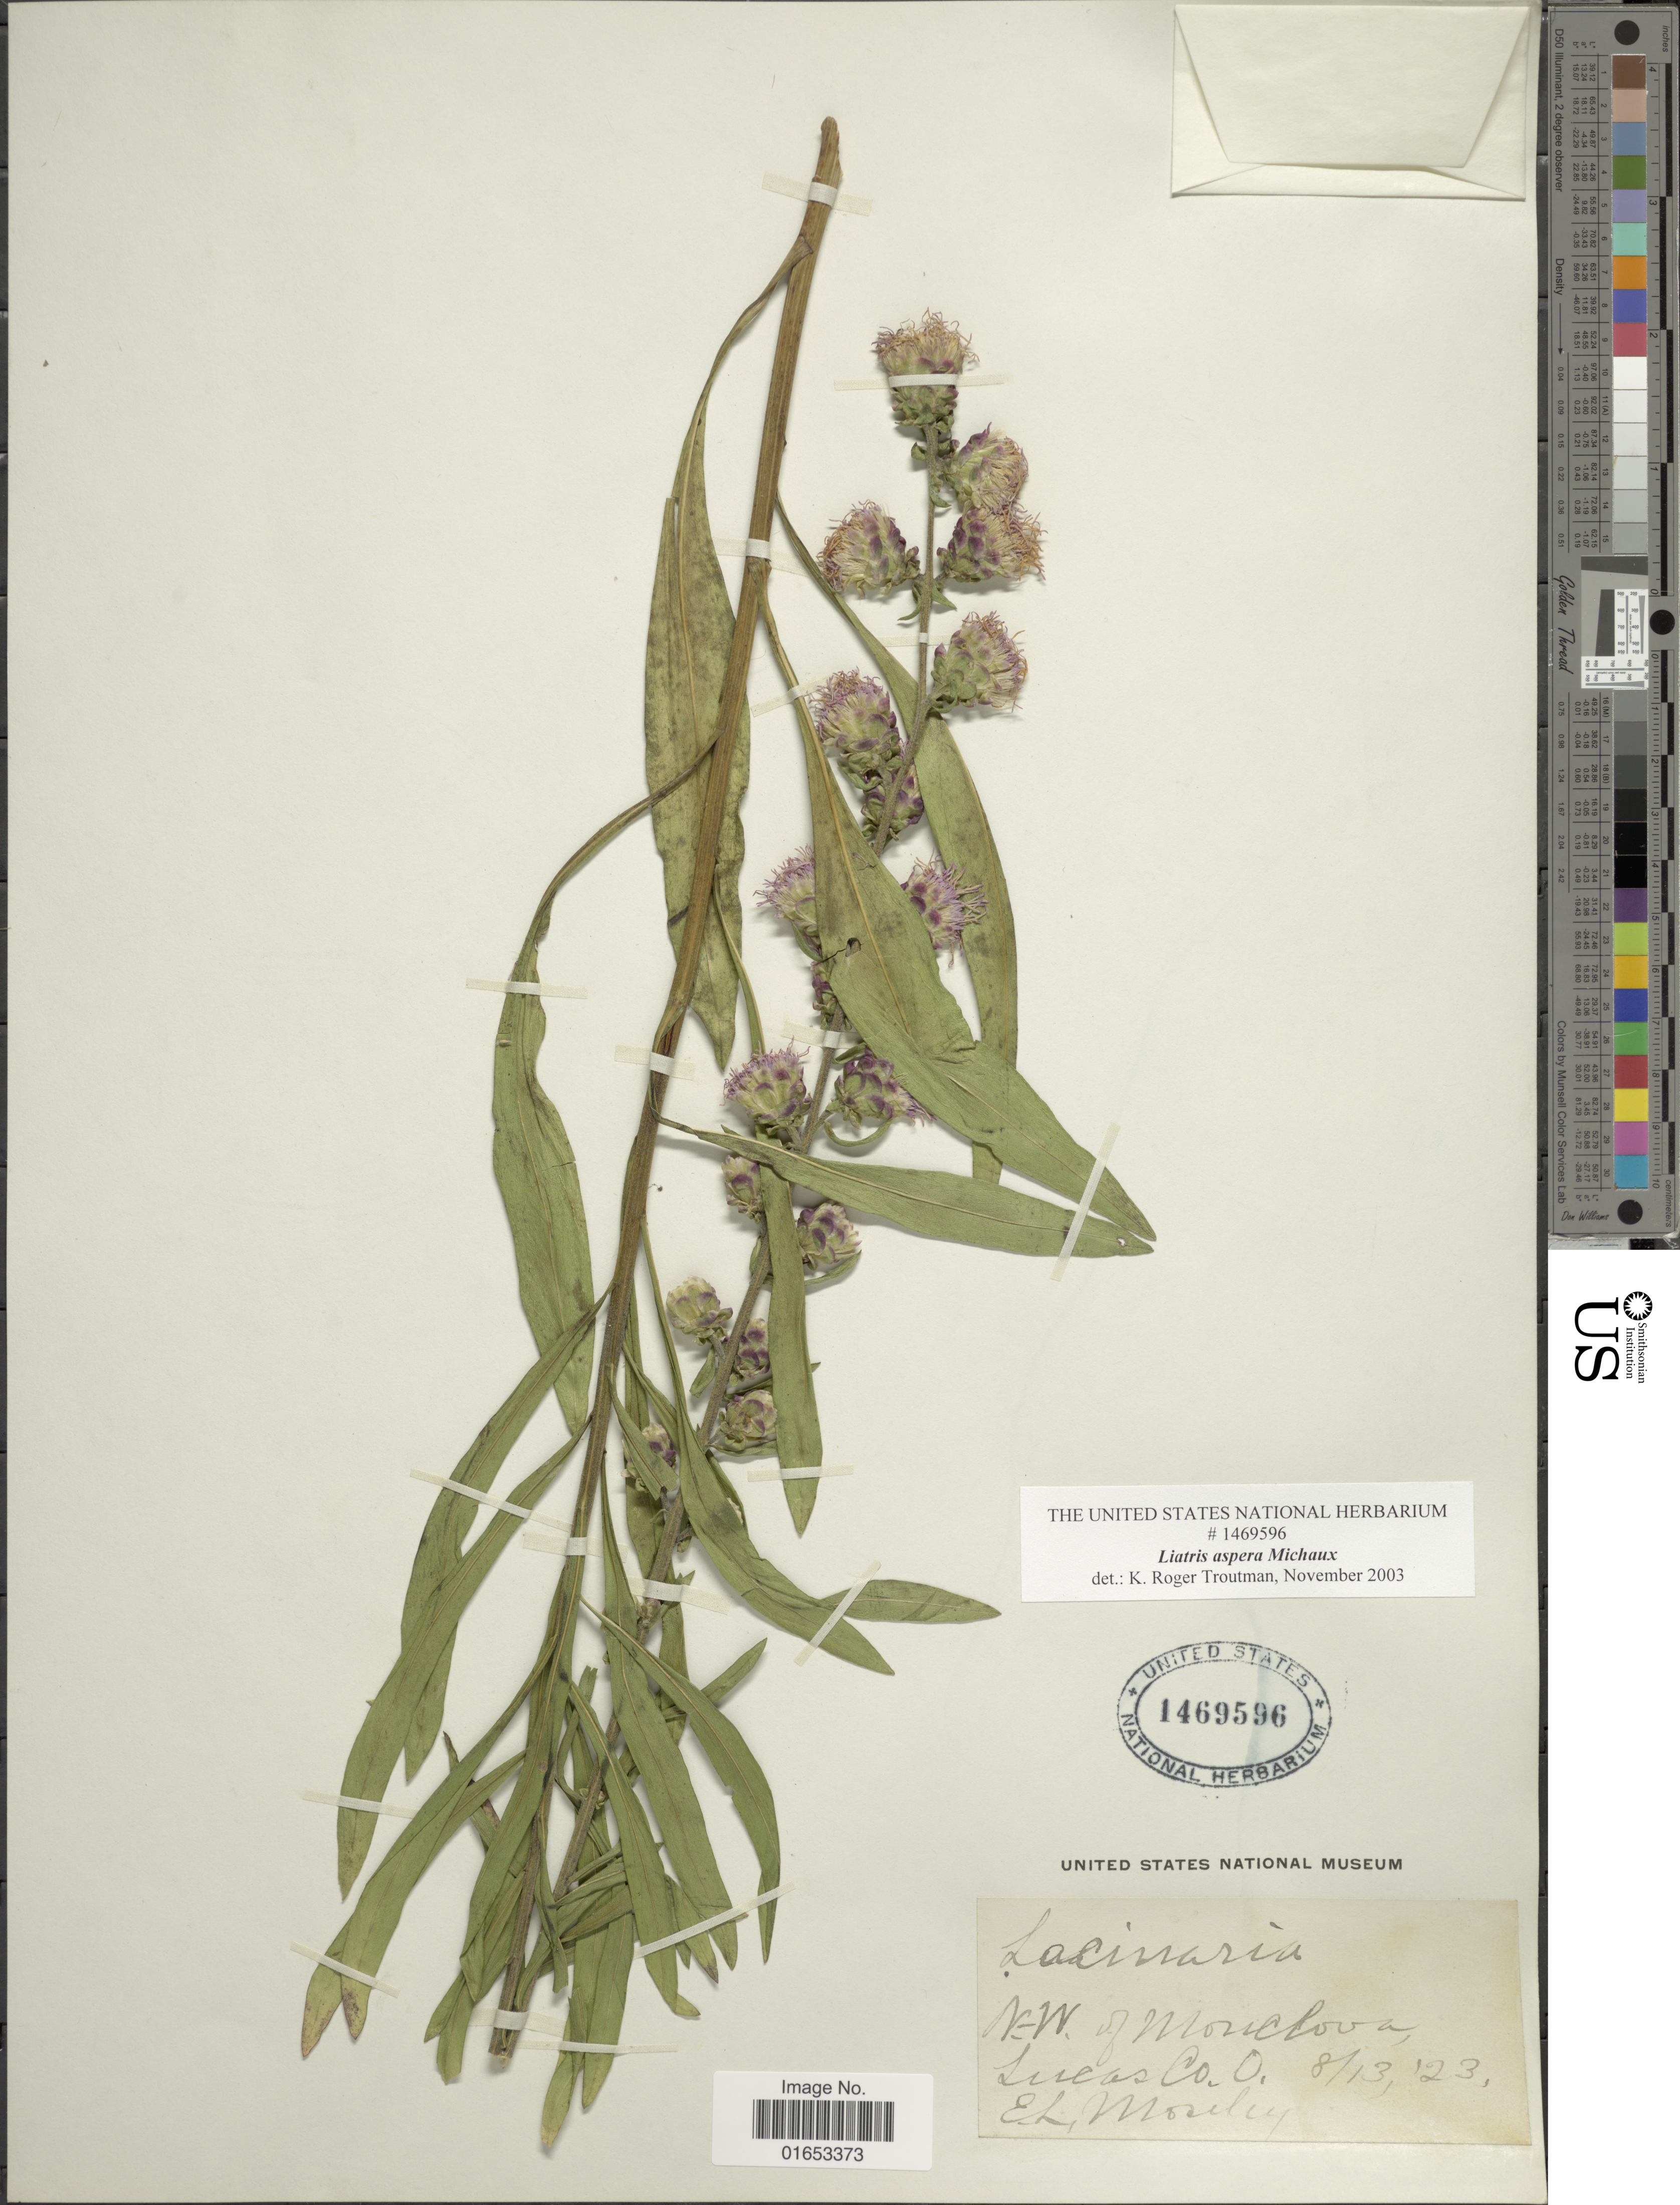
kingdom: Plantae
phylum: Tracheophyta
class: Magnoliopsida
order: Asterales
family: Asteraceae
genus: Liatris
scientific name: Liatris aspera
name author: Michx.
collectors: E. Moseley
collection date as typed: Transcribed d/m/y: 13/8/23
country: United States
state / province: Ohio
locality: N-W. of Nonchova, Lucas Co., O.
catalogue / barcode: US 1469596